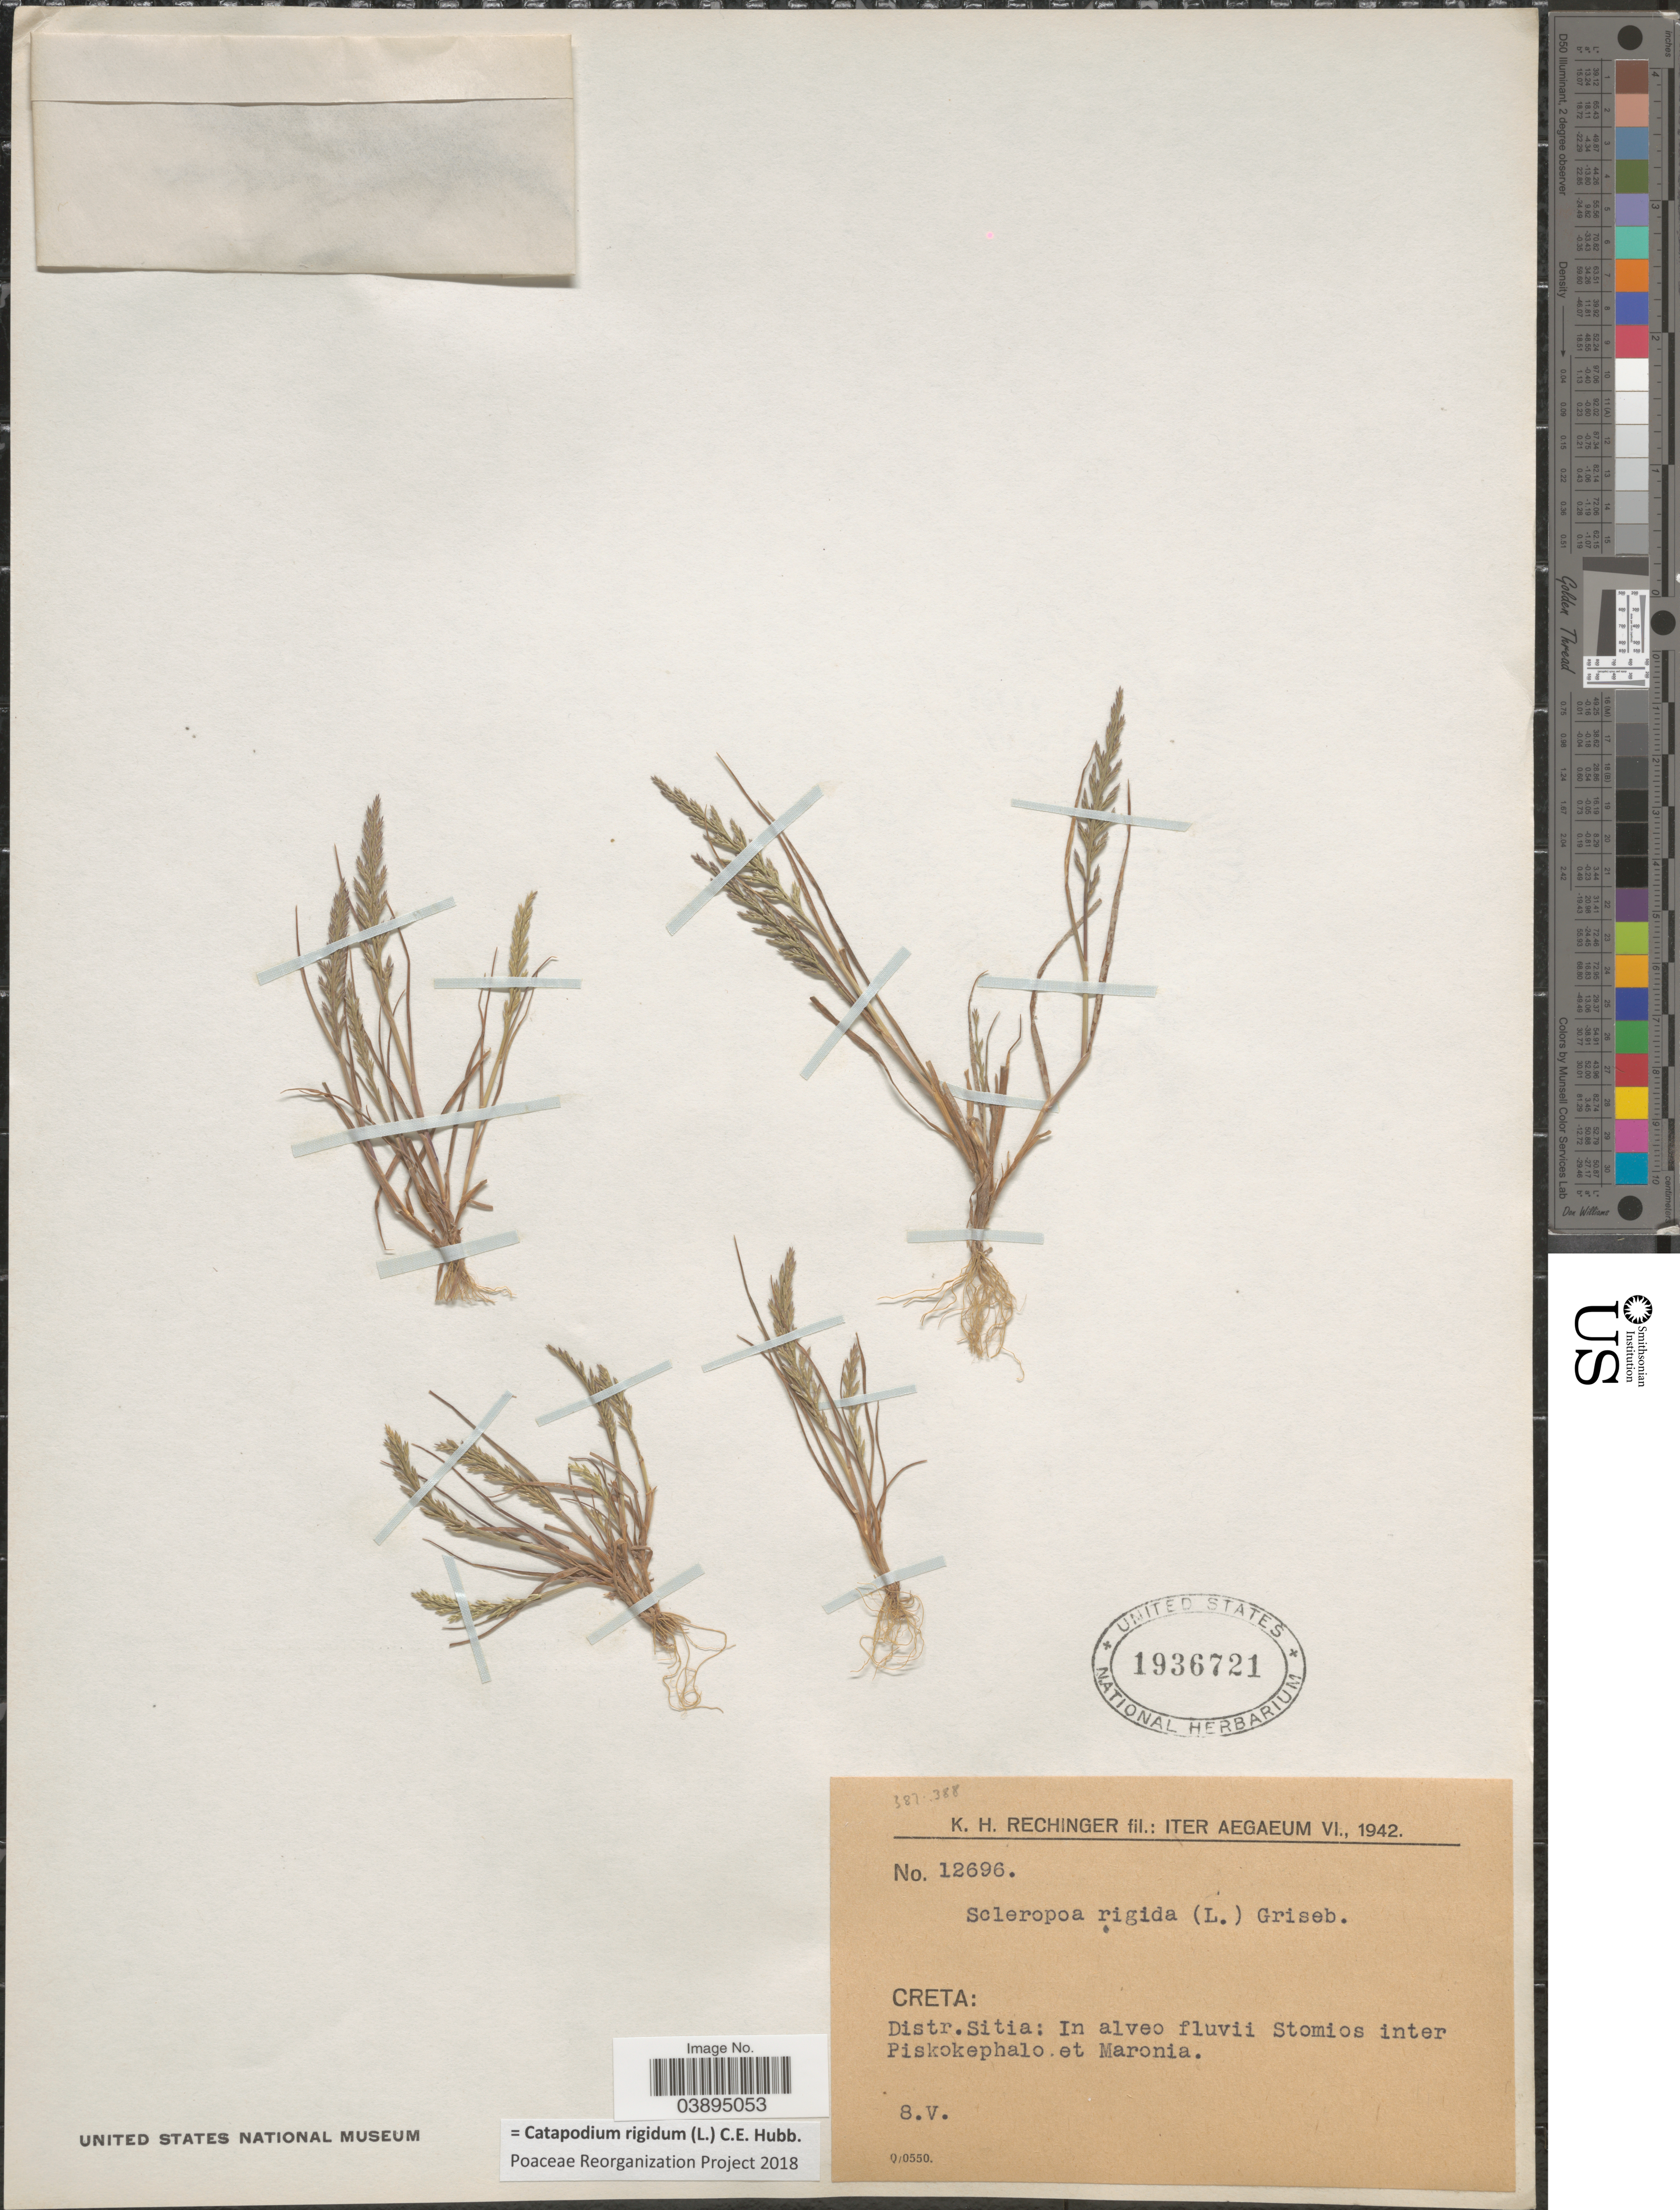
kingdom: Plantae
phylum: Tracheophyta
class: Liliopsida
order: Poales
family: Poaceae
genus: Catapodium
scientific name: Catapodium rigidum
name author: (L.) C.E. Hubb.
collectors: K. H. Rechinger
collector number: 12696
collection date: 1942-05-08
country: Greece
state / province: Crete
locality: Iter Aegaeum. Creta: Distr. Sitia: In alveo fluvii Stomios inter Piskokephalo et Maronia.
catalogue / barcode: US 1936721